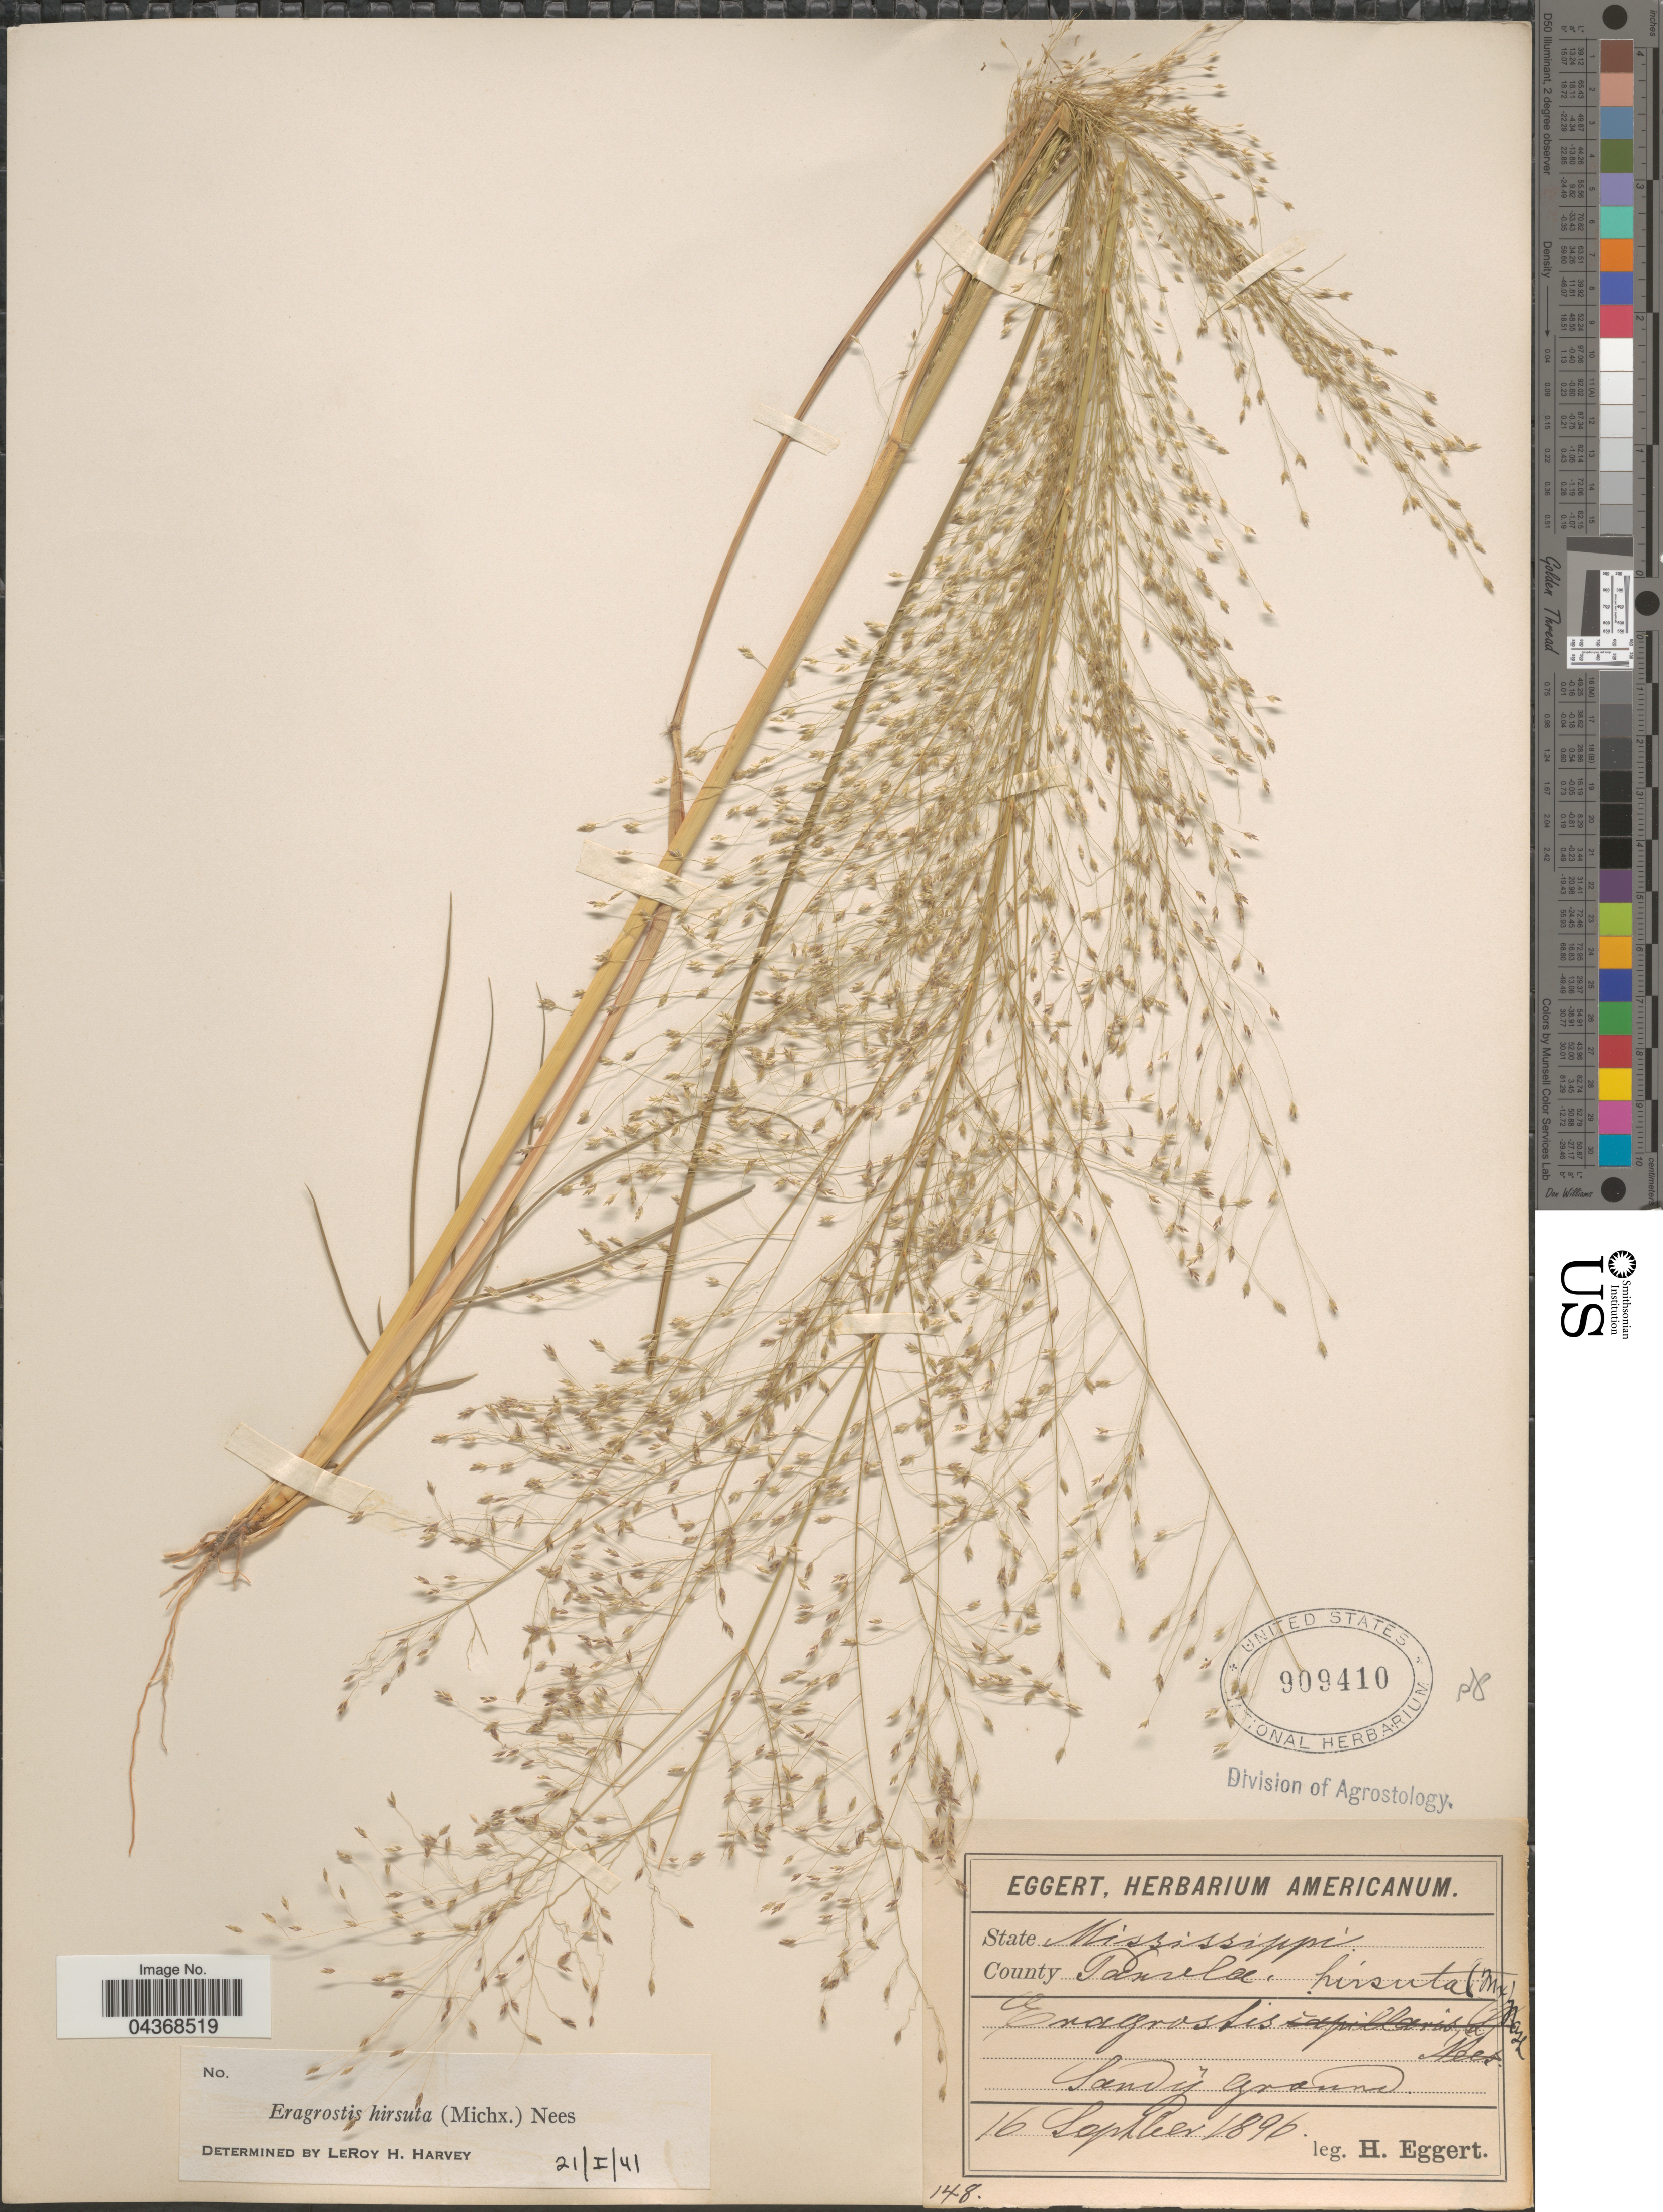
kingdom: Plantae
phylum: Tracheophyta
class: Liliopsida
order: Poales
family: Poaceae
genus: Eragrostis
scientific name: Eragrostis hirsuta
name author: (Michx.) Nees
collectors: H. Eggert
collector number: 148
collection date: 1896-09-16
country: United States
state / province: Mississippi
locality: County Panola. Sandy ground.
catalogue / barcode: US 909410